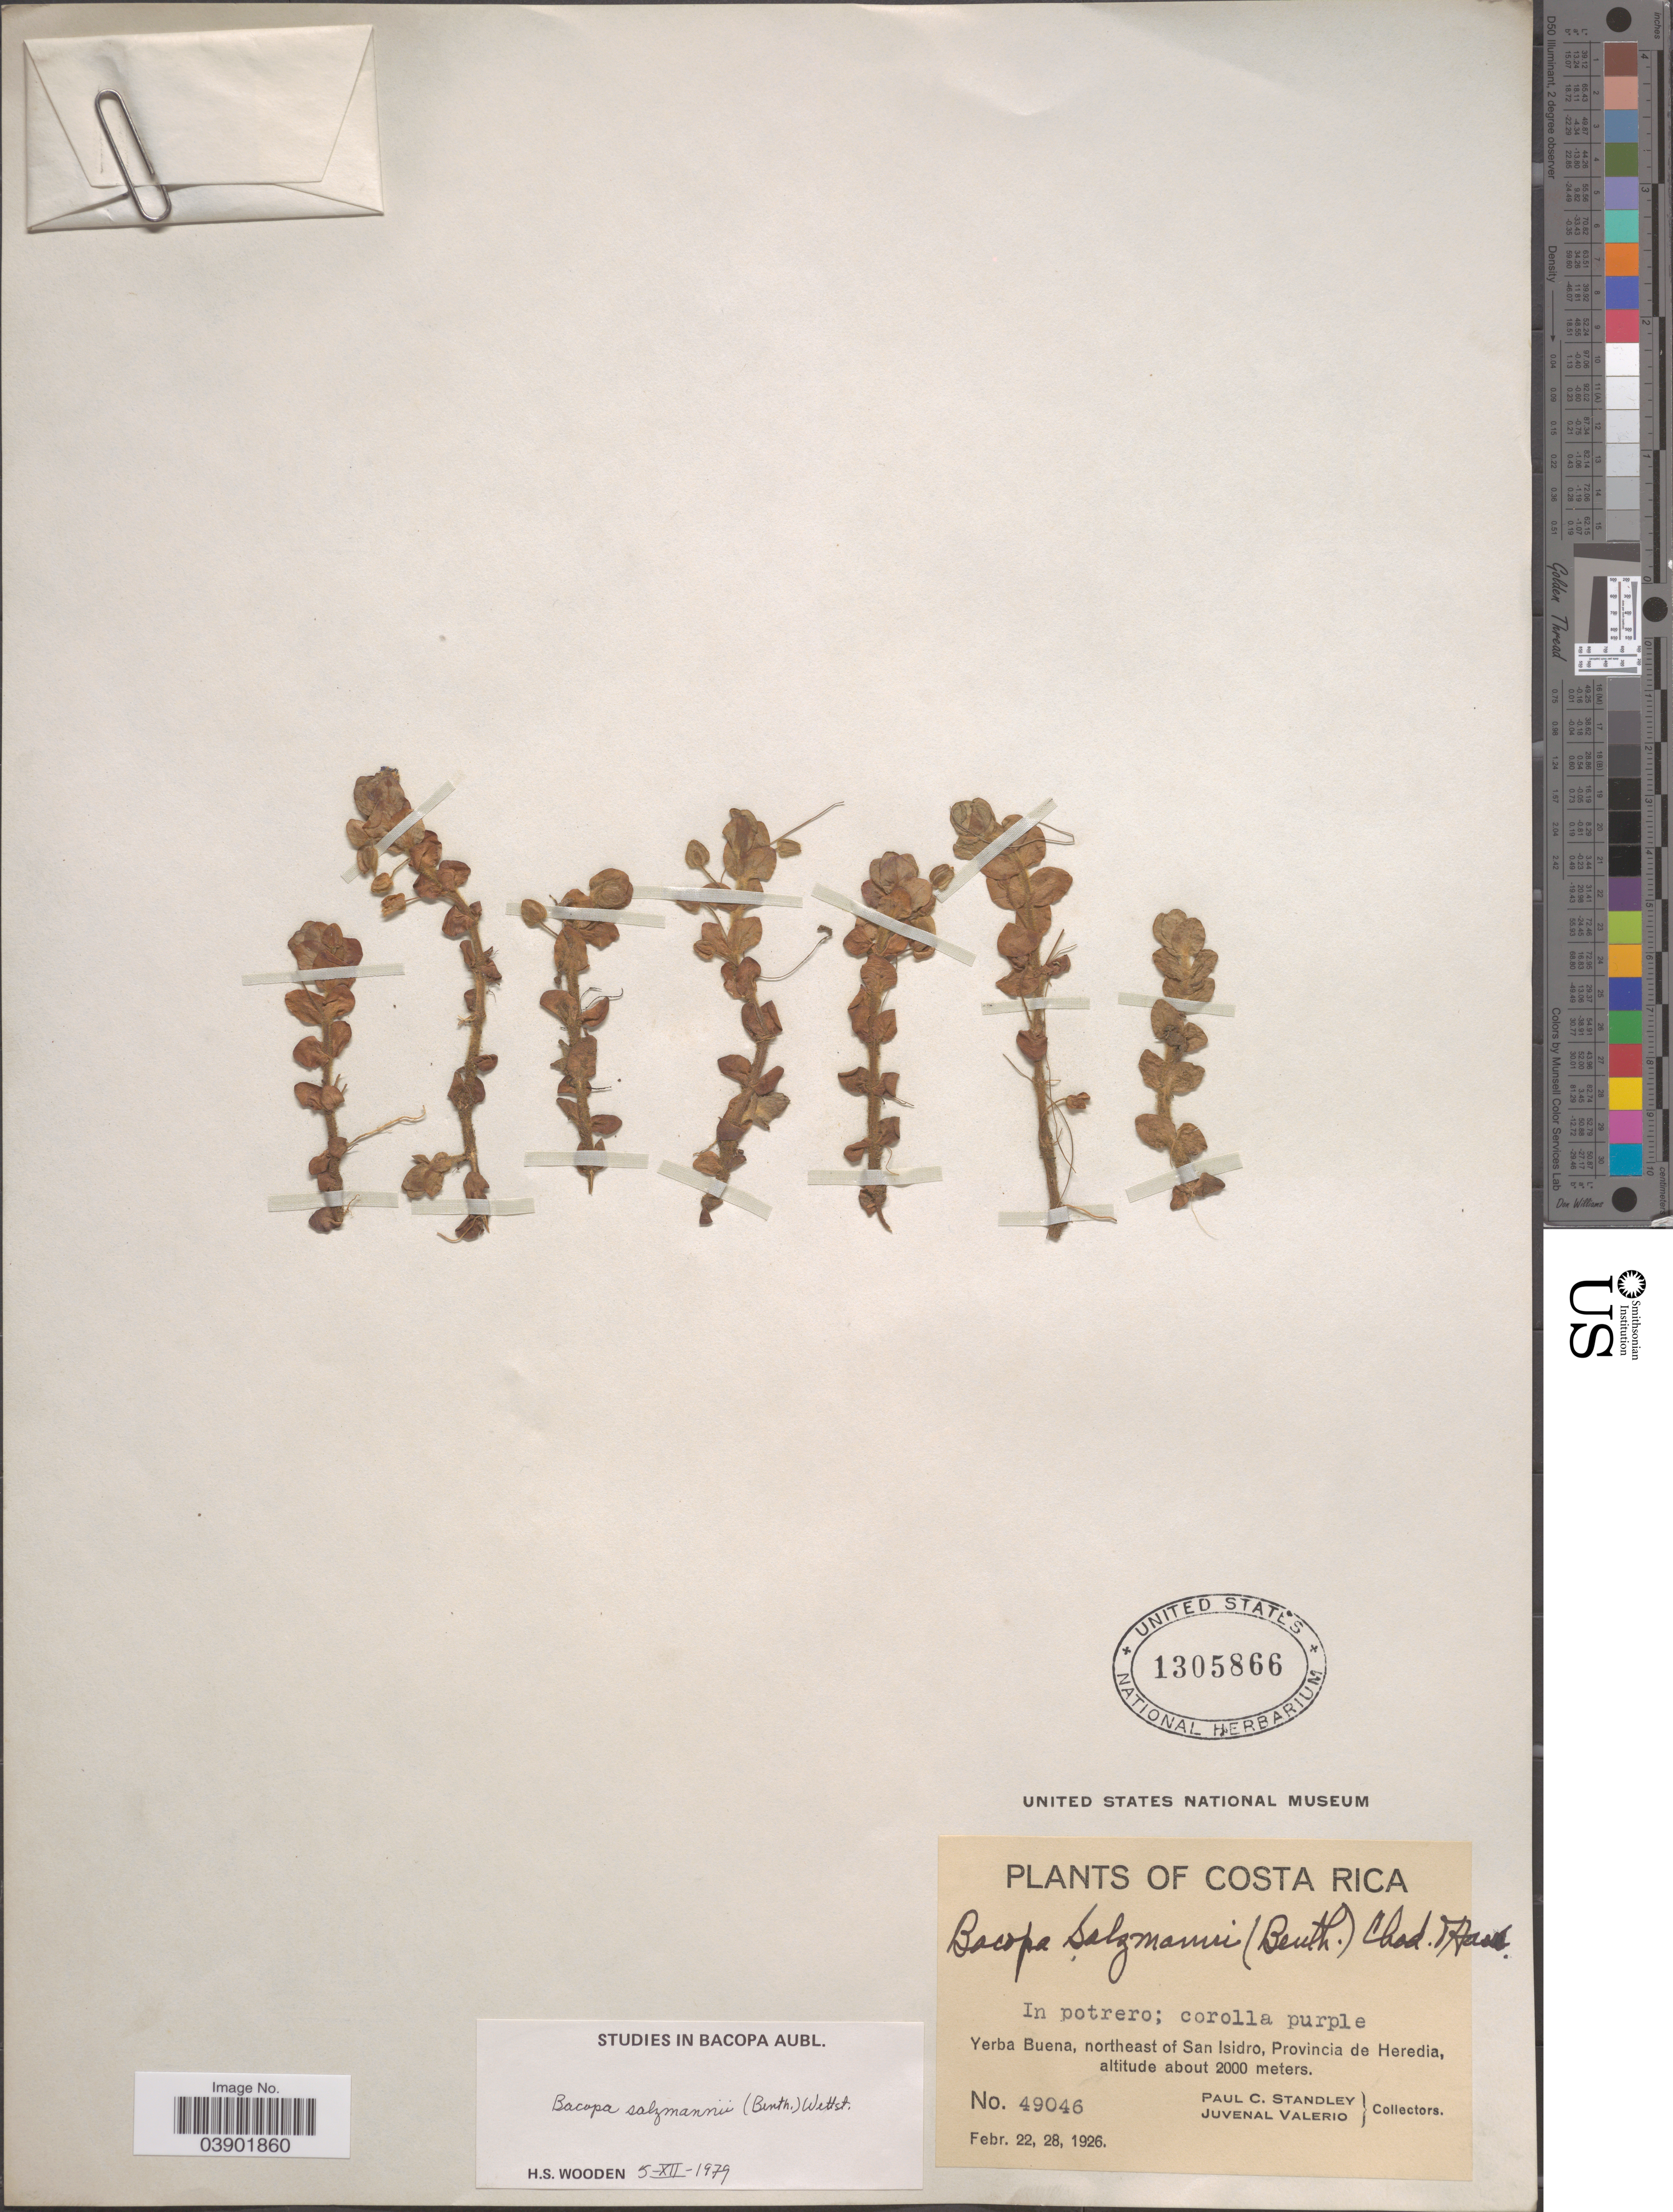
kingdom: Plantae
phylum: Tracheophyta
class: Magnoliopsida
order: Lamiales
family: Plantaginaceae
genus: Bacopa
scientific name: Bacopa salzmannii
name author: (Benth.) Wettst. ex Edwall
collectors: P. C. Standley & J. Valerio R.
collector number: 49046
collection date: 1926-02-22/1926-02-28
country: Costa Rica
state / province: Heredia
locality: Yerba Buena, northeast of San Isidro.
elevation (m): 2000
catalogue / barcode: US 1305866